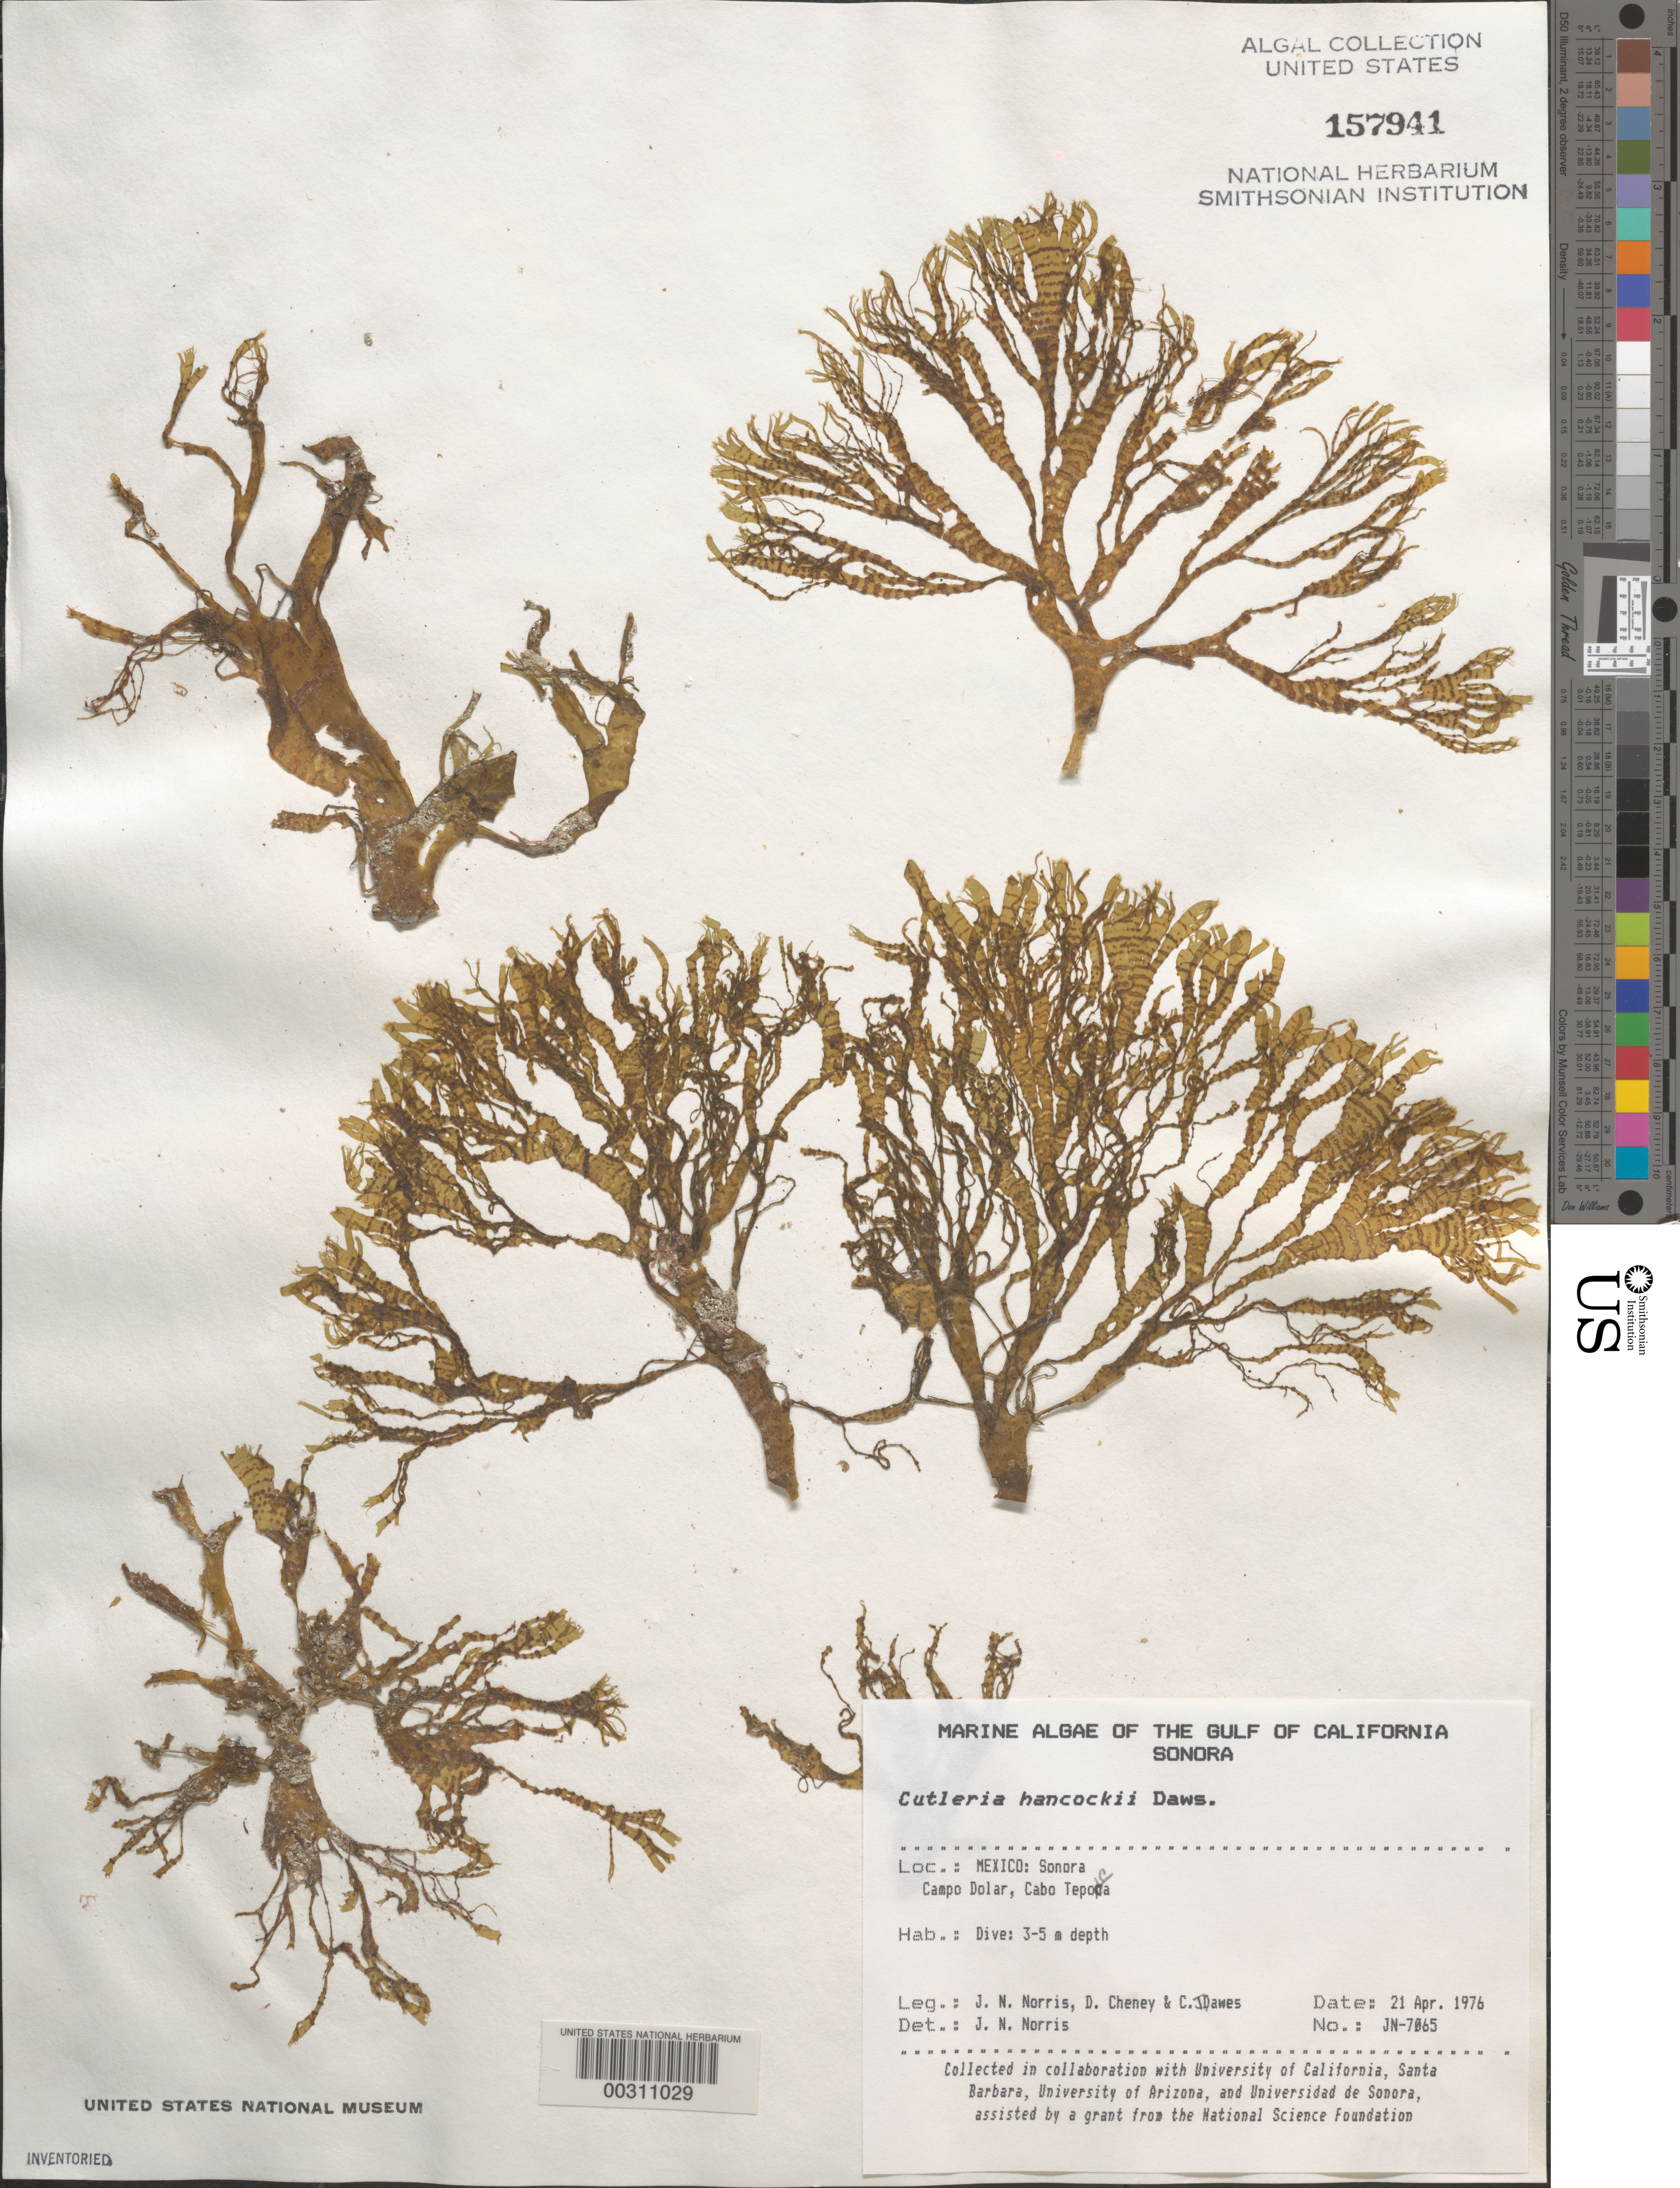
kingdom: Chromista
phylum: Ochrophyta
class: Phaeophyceae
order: Cutleriales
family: Cutleriaceae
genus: Cutleria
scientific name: Cutleria hancockii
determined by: Norris, James N.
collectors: J. N. Norris, D. Cheney & C. Dawes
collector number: JN-7065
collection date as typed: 21 Apr 1976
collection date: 1976-04-21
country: Mexico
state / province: Sonora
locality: Cabo Dolar, Cabo Tepopa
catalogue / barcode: US 157941